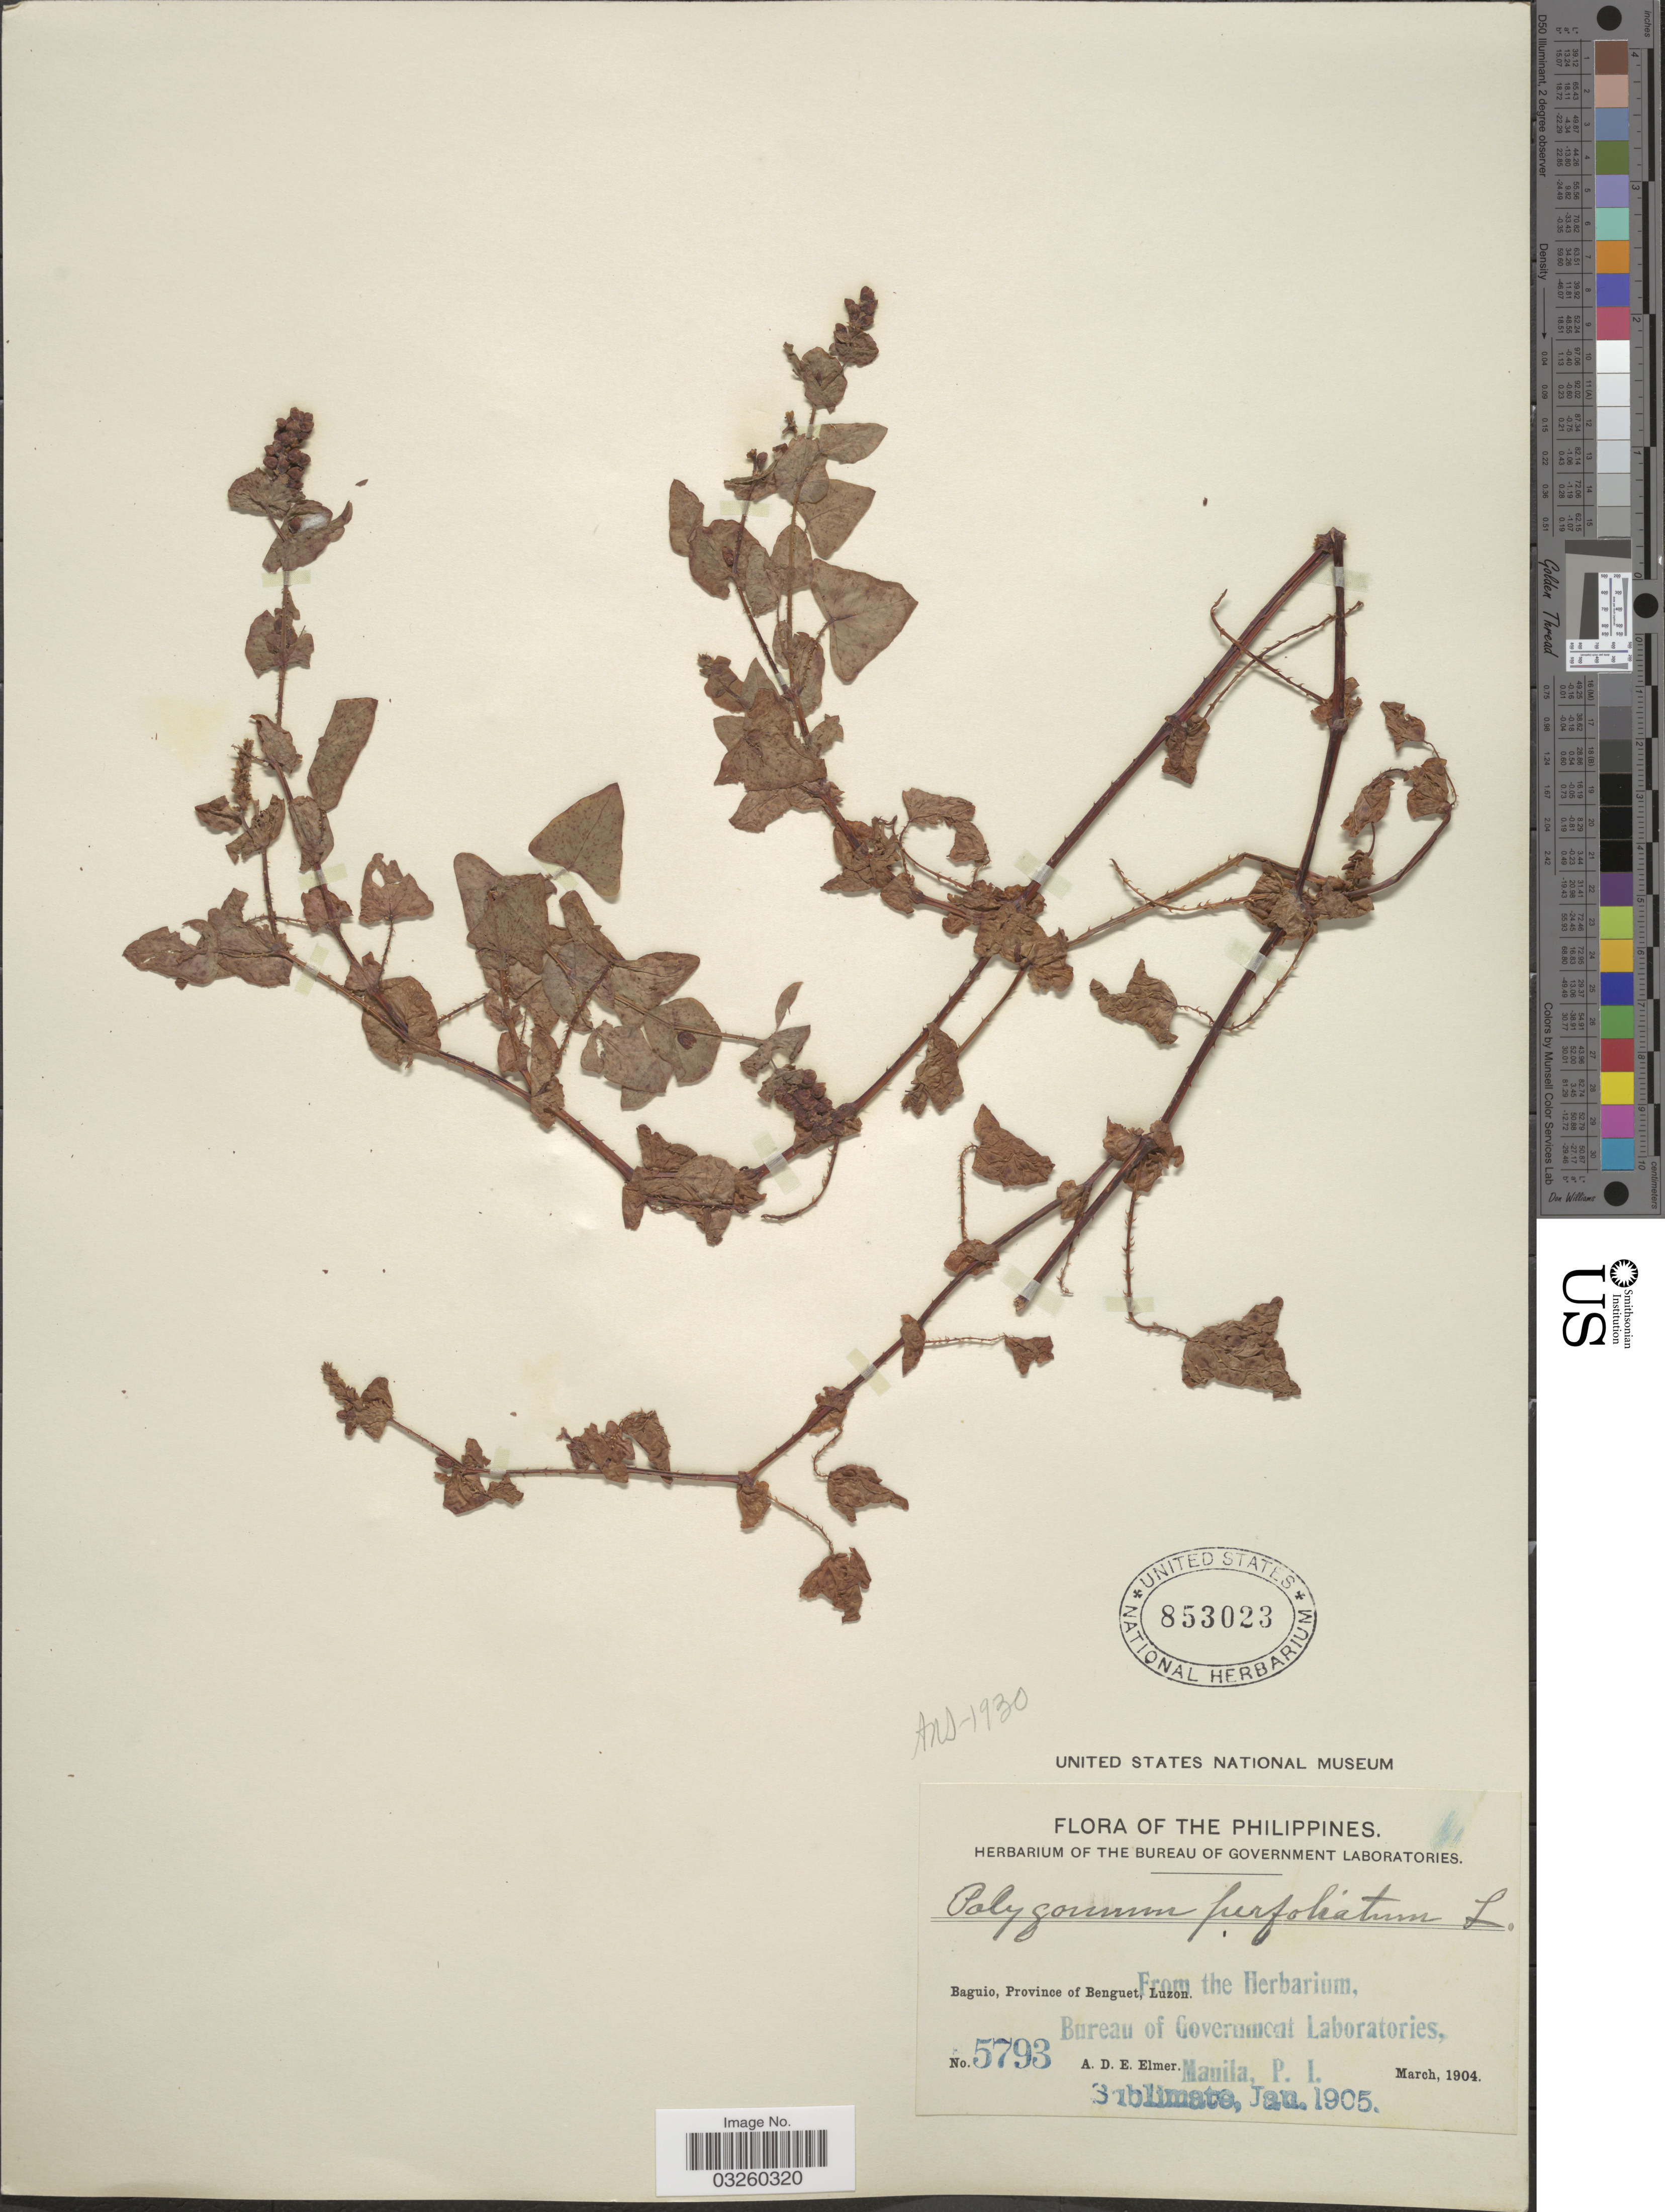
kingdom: Plantae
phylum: Tracheophyta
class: Magnoliopsida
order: Caryophyllales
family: Polygonaceae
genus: Polygonum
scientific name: Polygonum perfoliatum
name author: L.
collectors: A. D. E. Elmer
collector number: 5793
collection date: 1904-03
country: Philippines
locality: Baguio, Province of Benguet, Luzon.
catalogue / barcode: US 853023